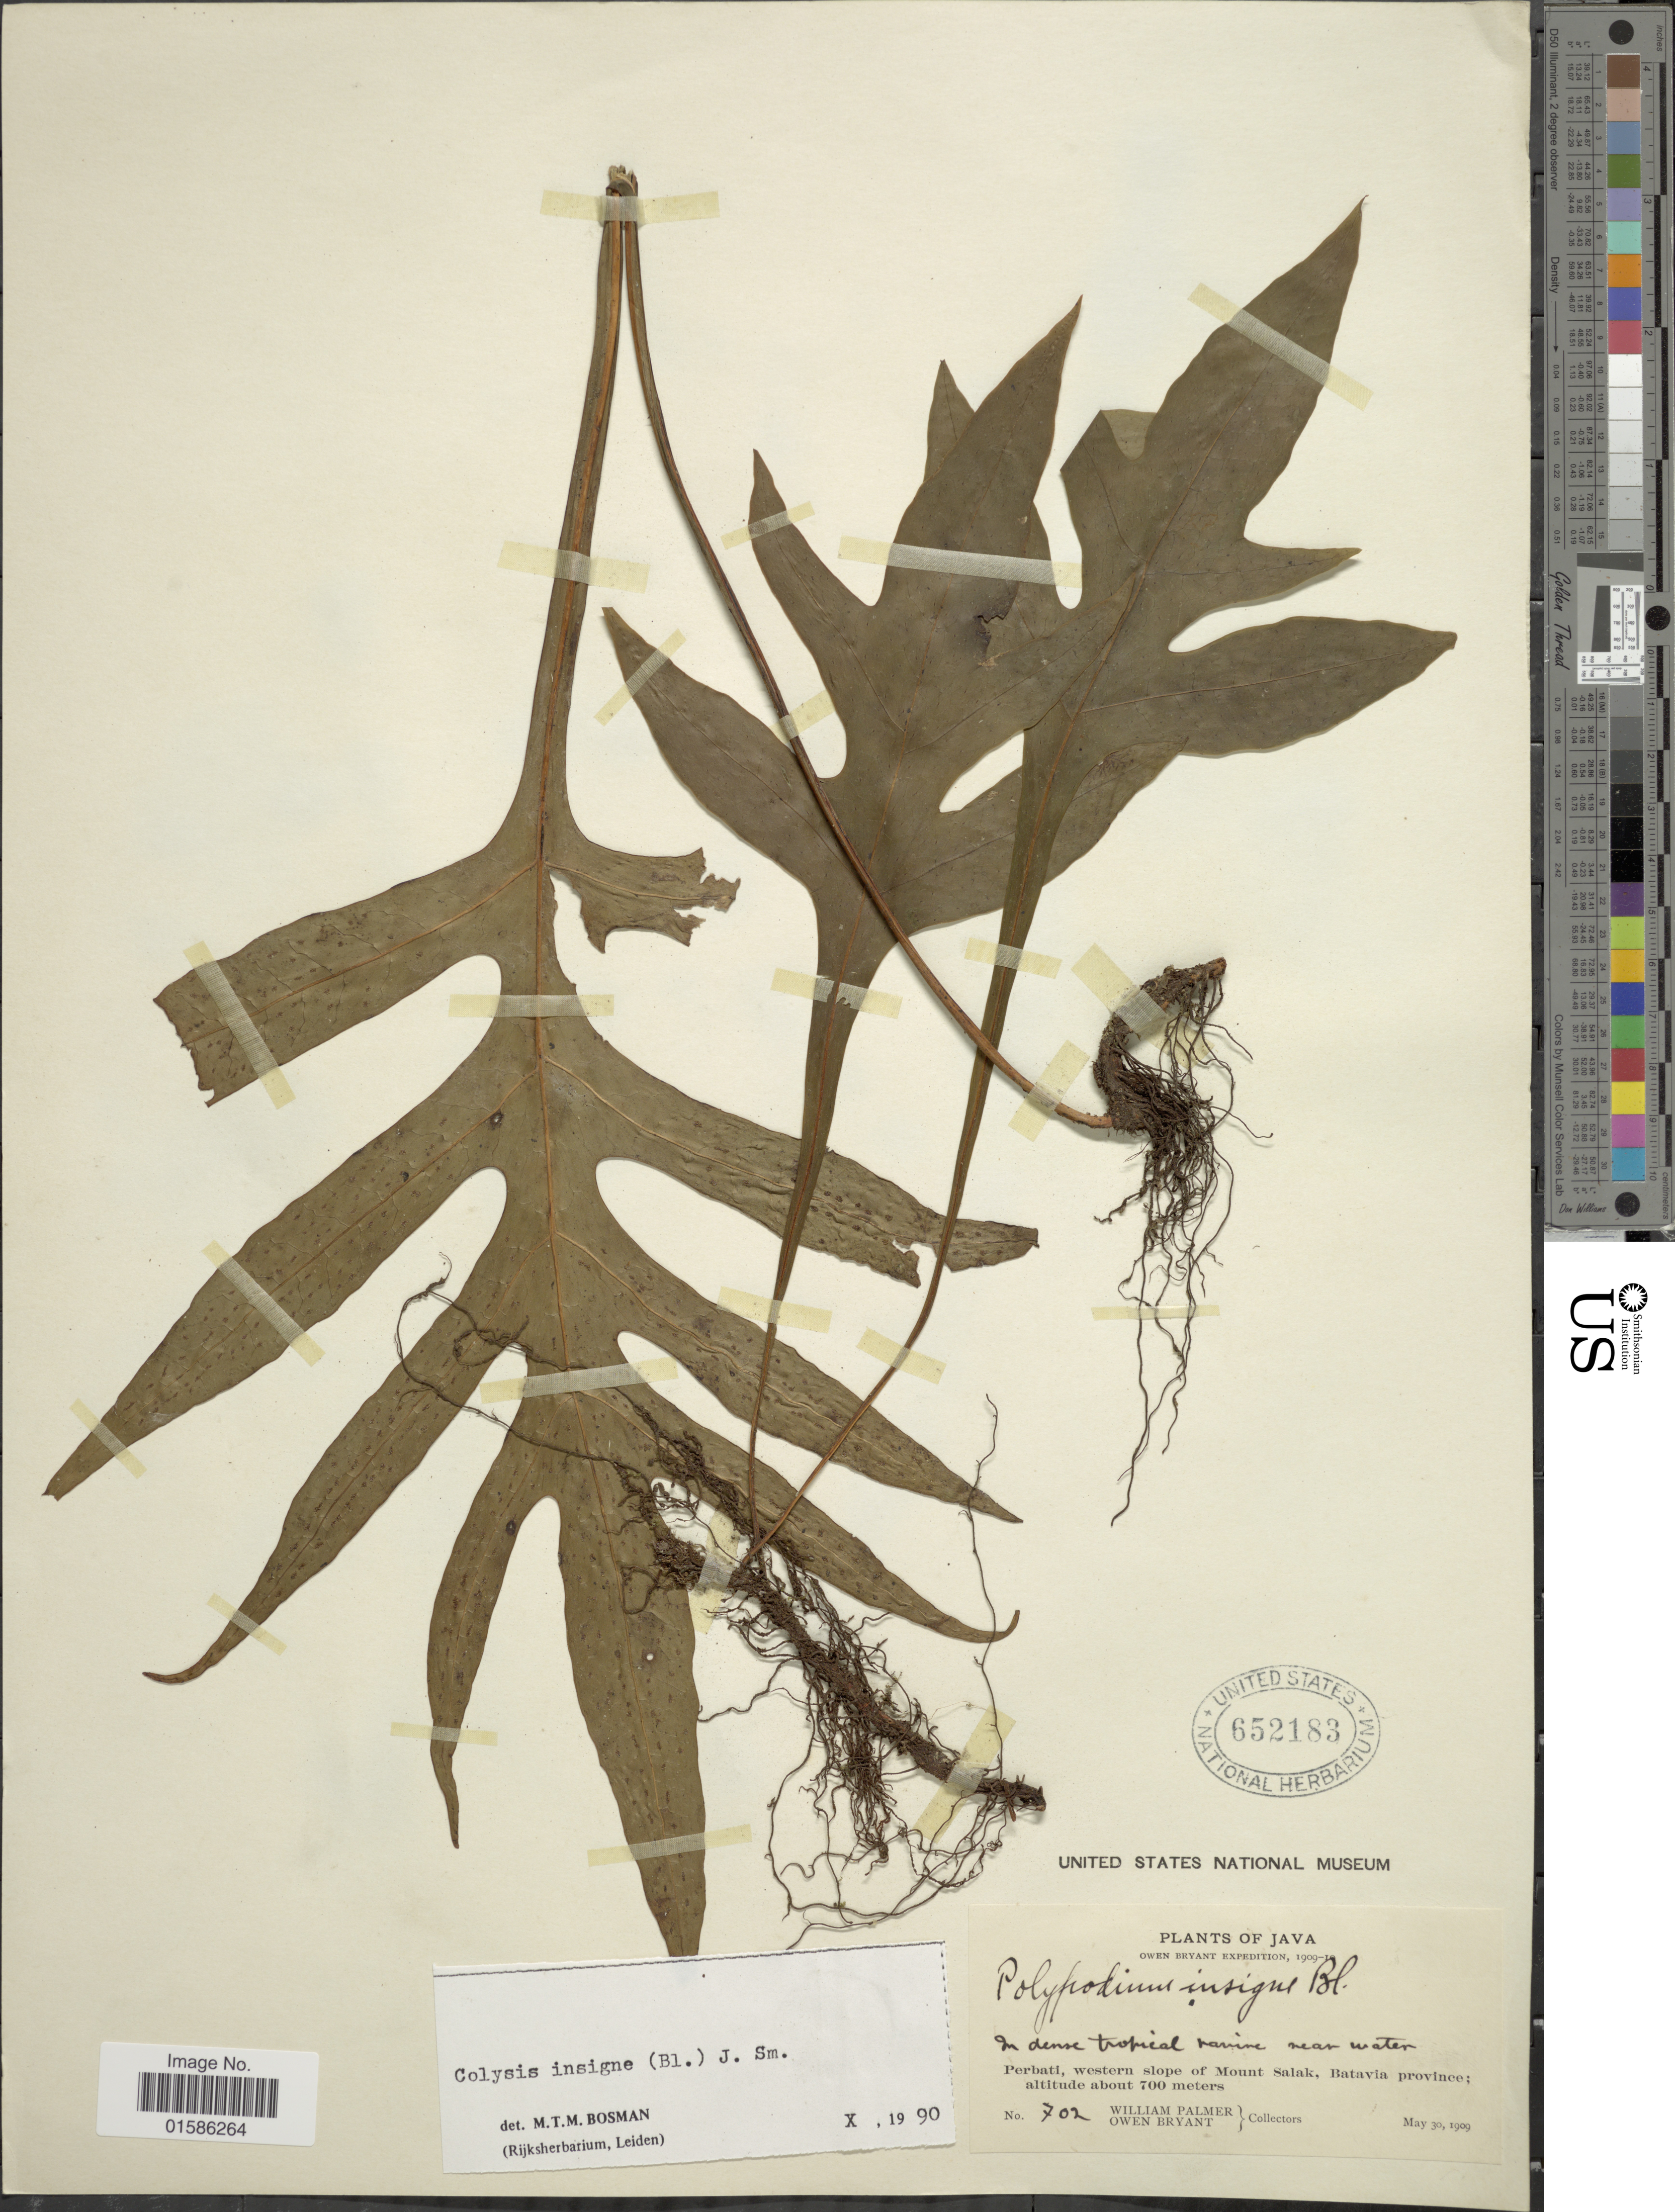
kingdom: Plantae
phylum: Tracheophyta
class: Polypodiopsida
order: Polypodiales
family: Polypodiaceae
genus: Microsorum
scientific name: Microsorum insigne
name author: (Blume) Copel.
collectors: W. Palmer & O. Bryant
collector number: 702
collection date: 1909-05-30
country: Indonesia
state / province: Java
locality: Perbati, western slope of Mount Salak, Batavia province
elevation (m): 700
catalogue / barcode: US 652183